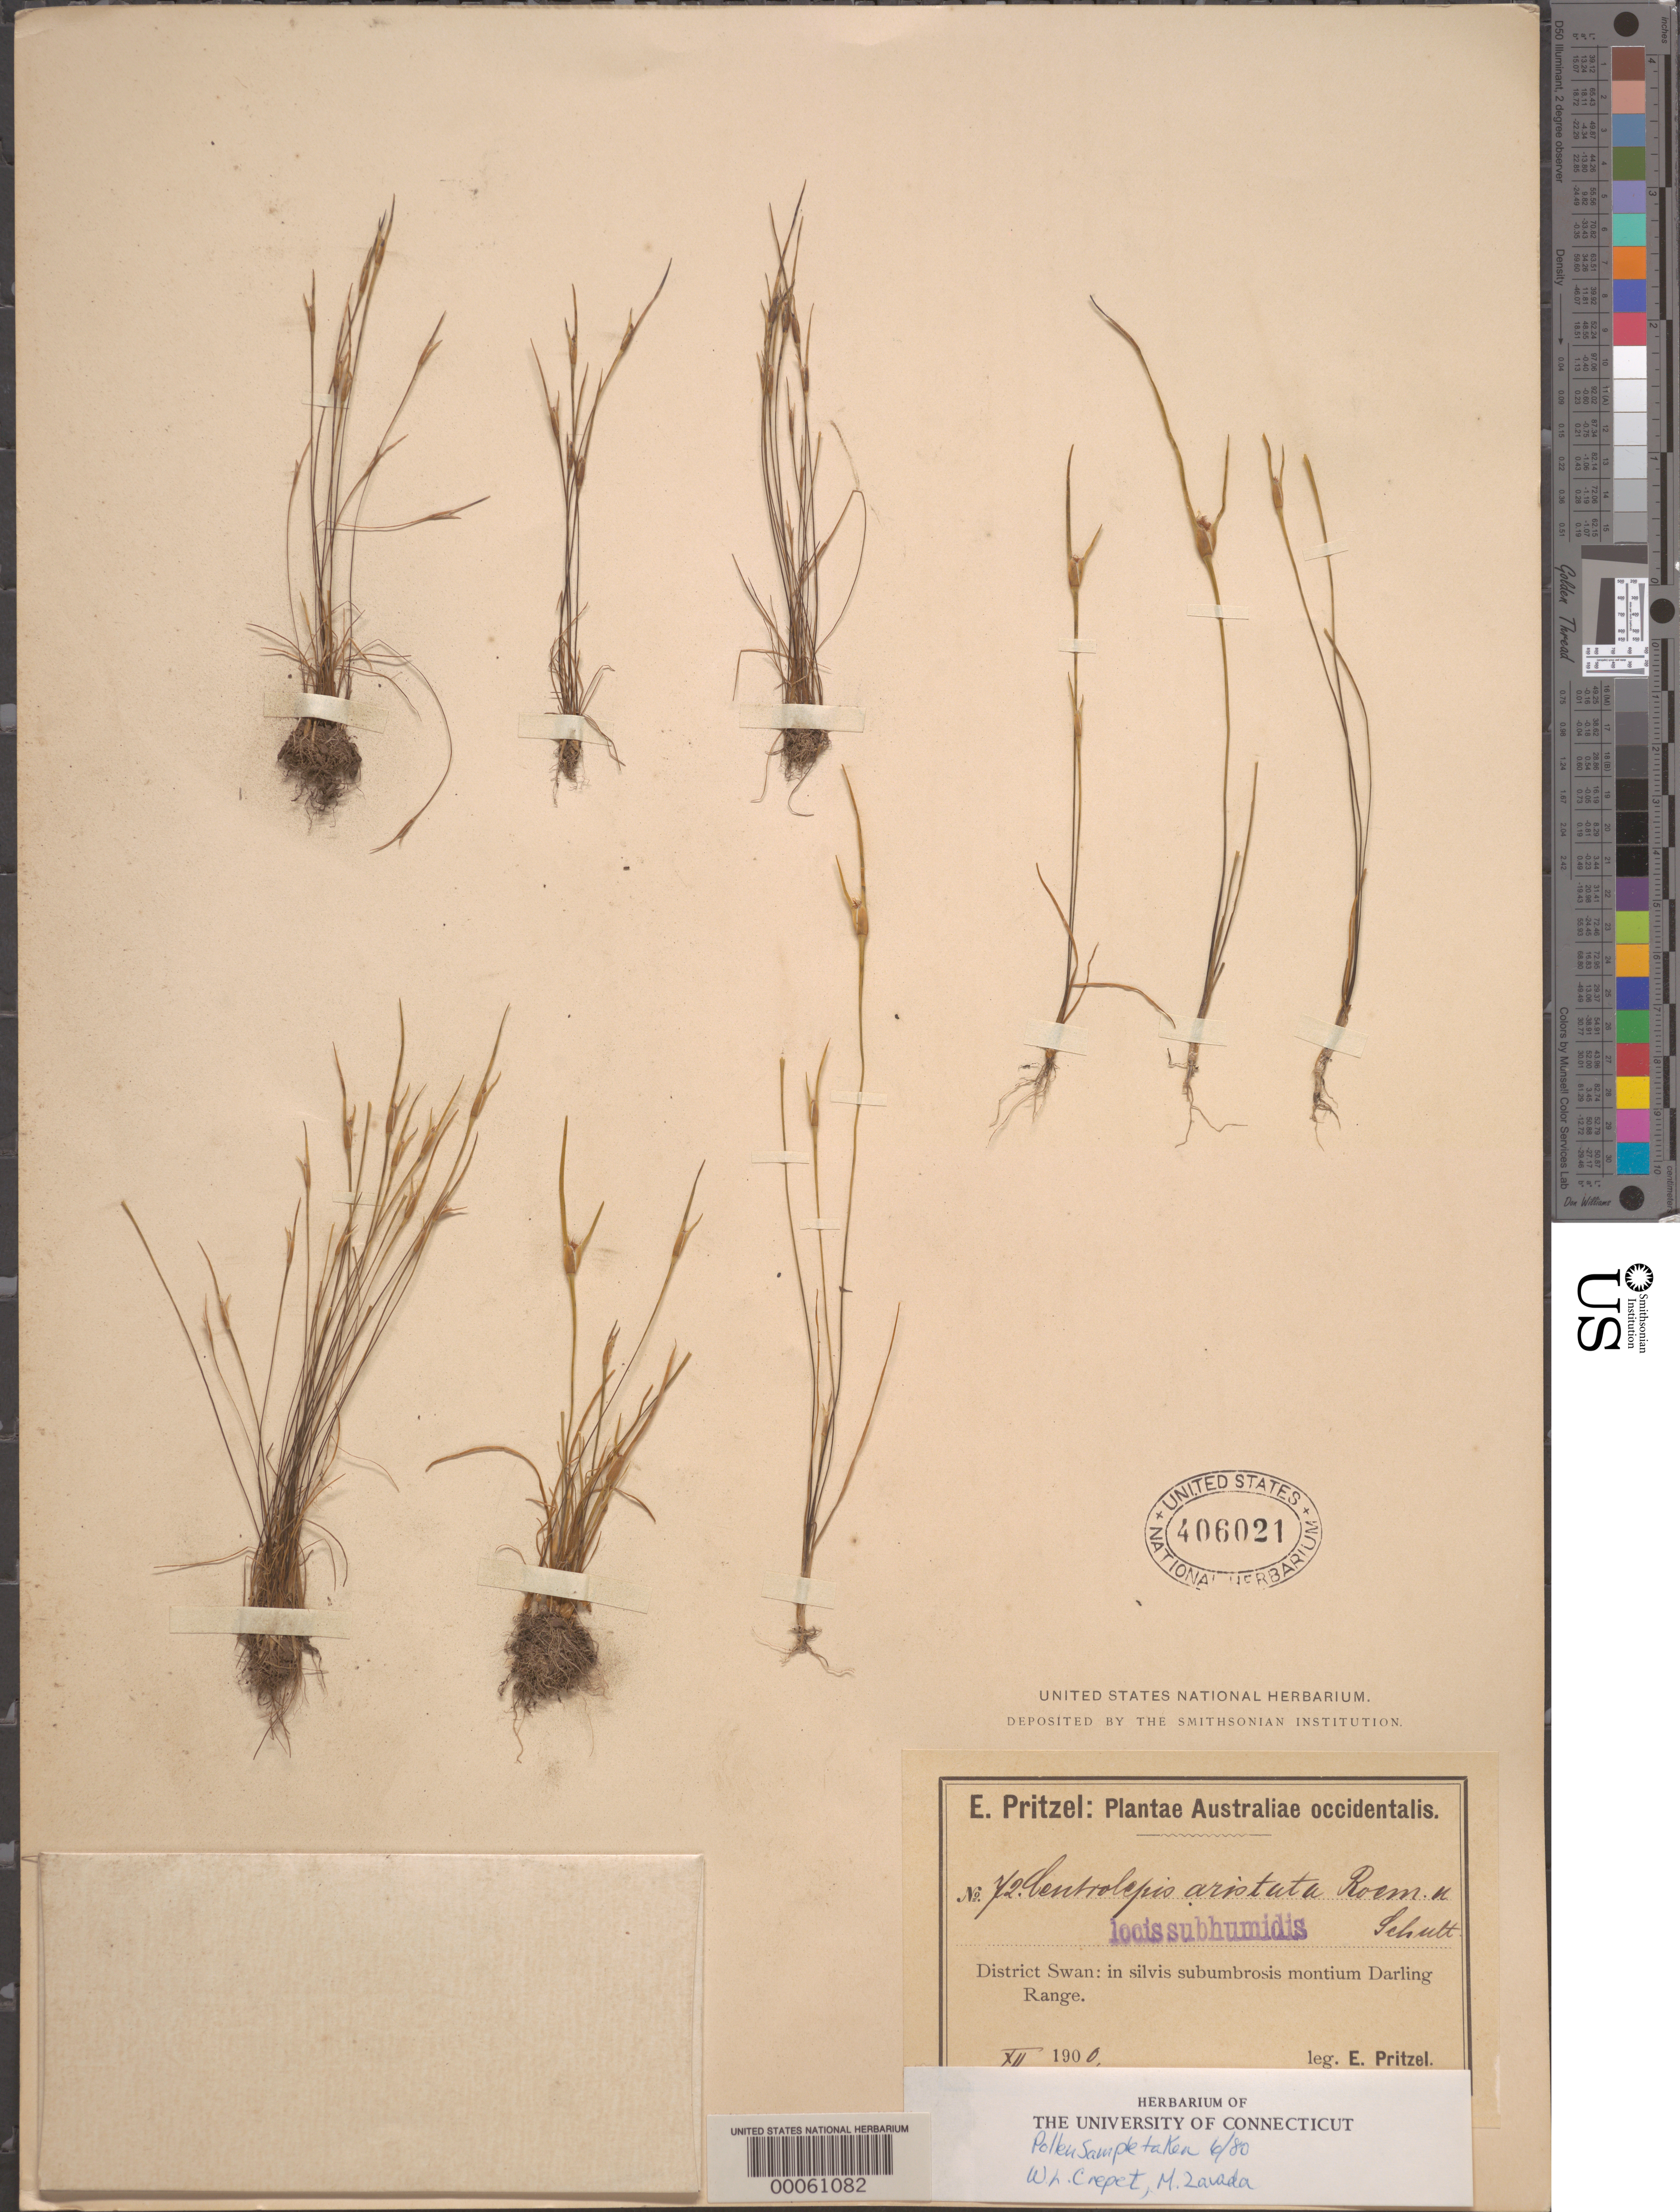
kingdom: Plantae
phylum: Tracheophyta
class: Liliopsida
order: Poales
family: Restionaceae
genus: Centrolepis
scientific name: Centrolepis aristata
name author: (R. Br.) Roem. & Schult.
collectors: E. G. Pritzel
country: Australia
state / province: Western Australia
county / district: Swan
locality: Darling range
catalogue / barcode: US 406021